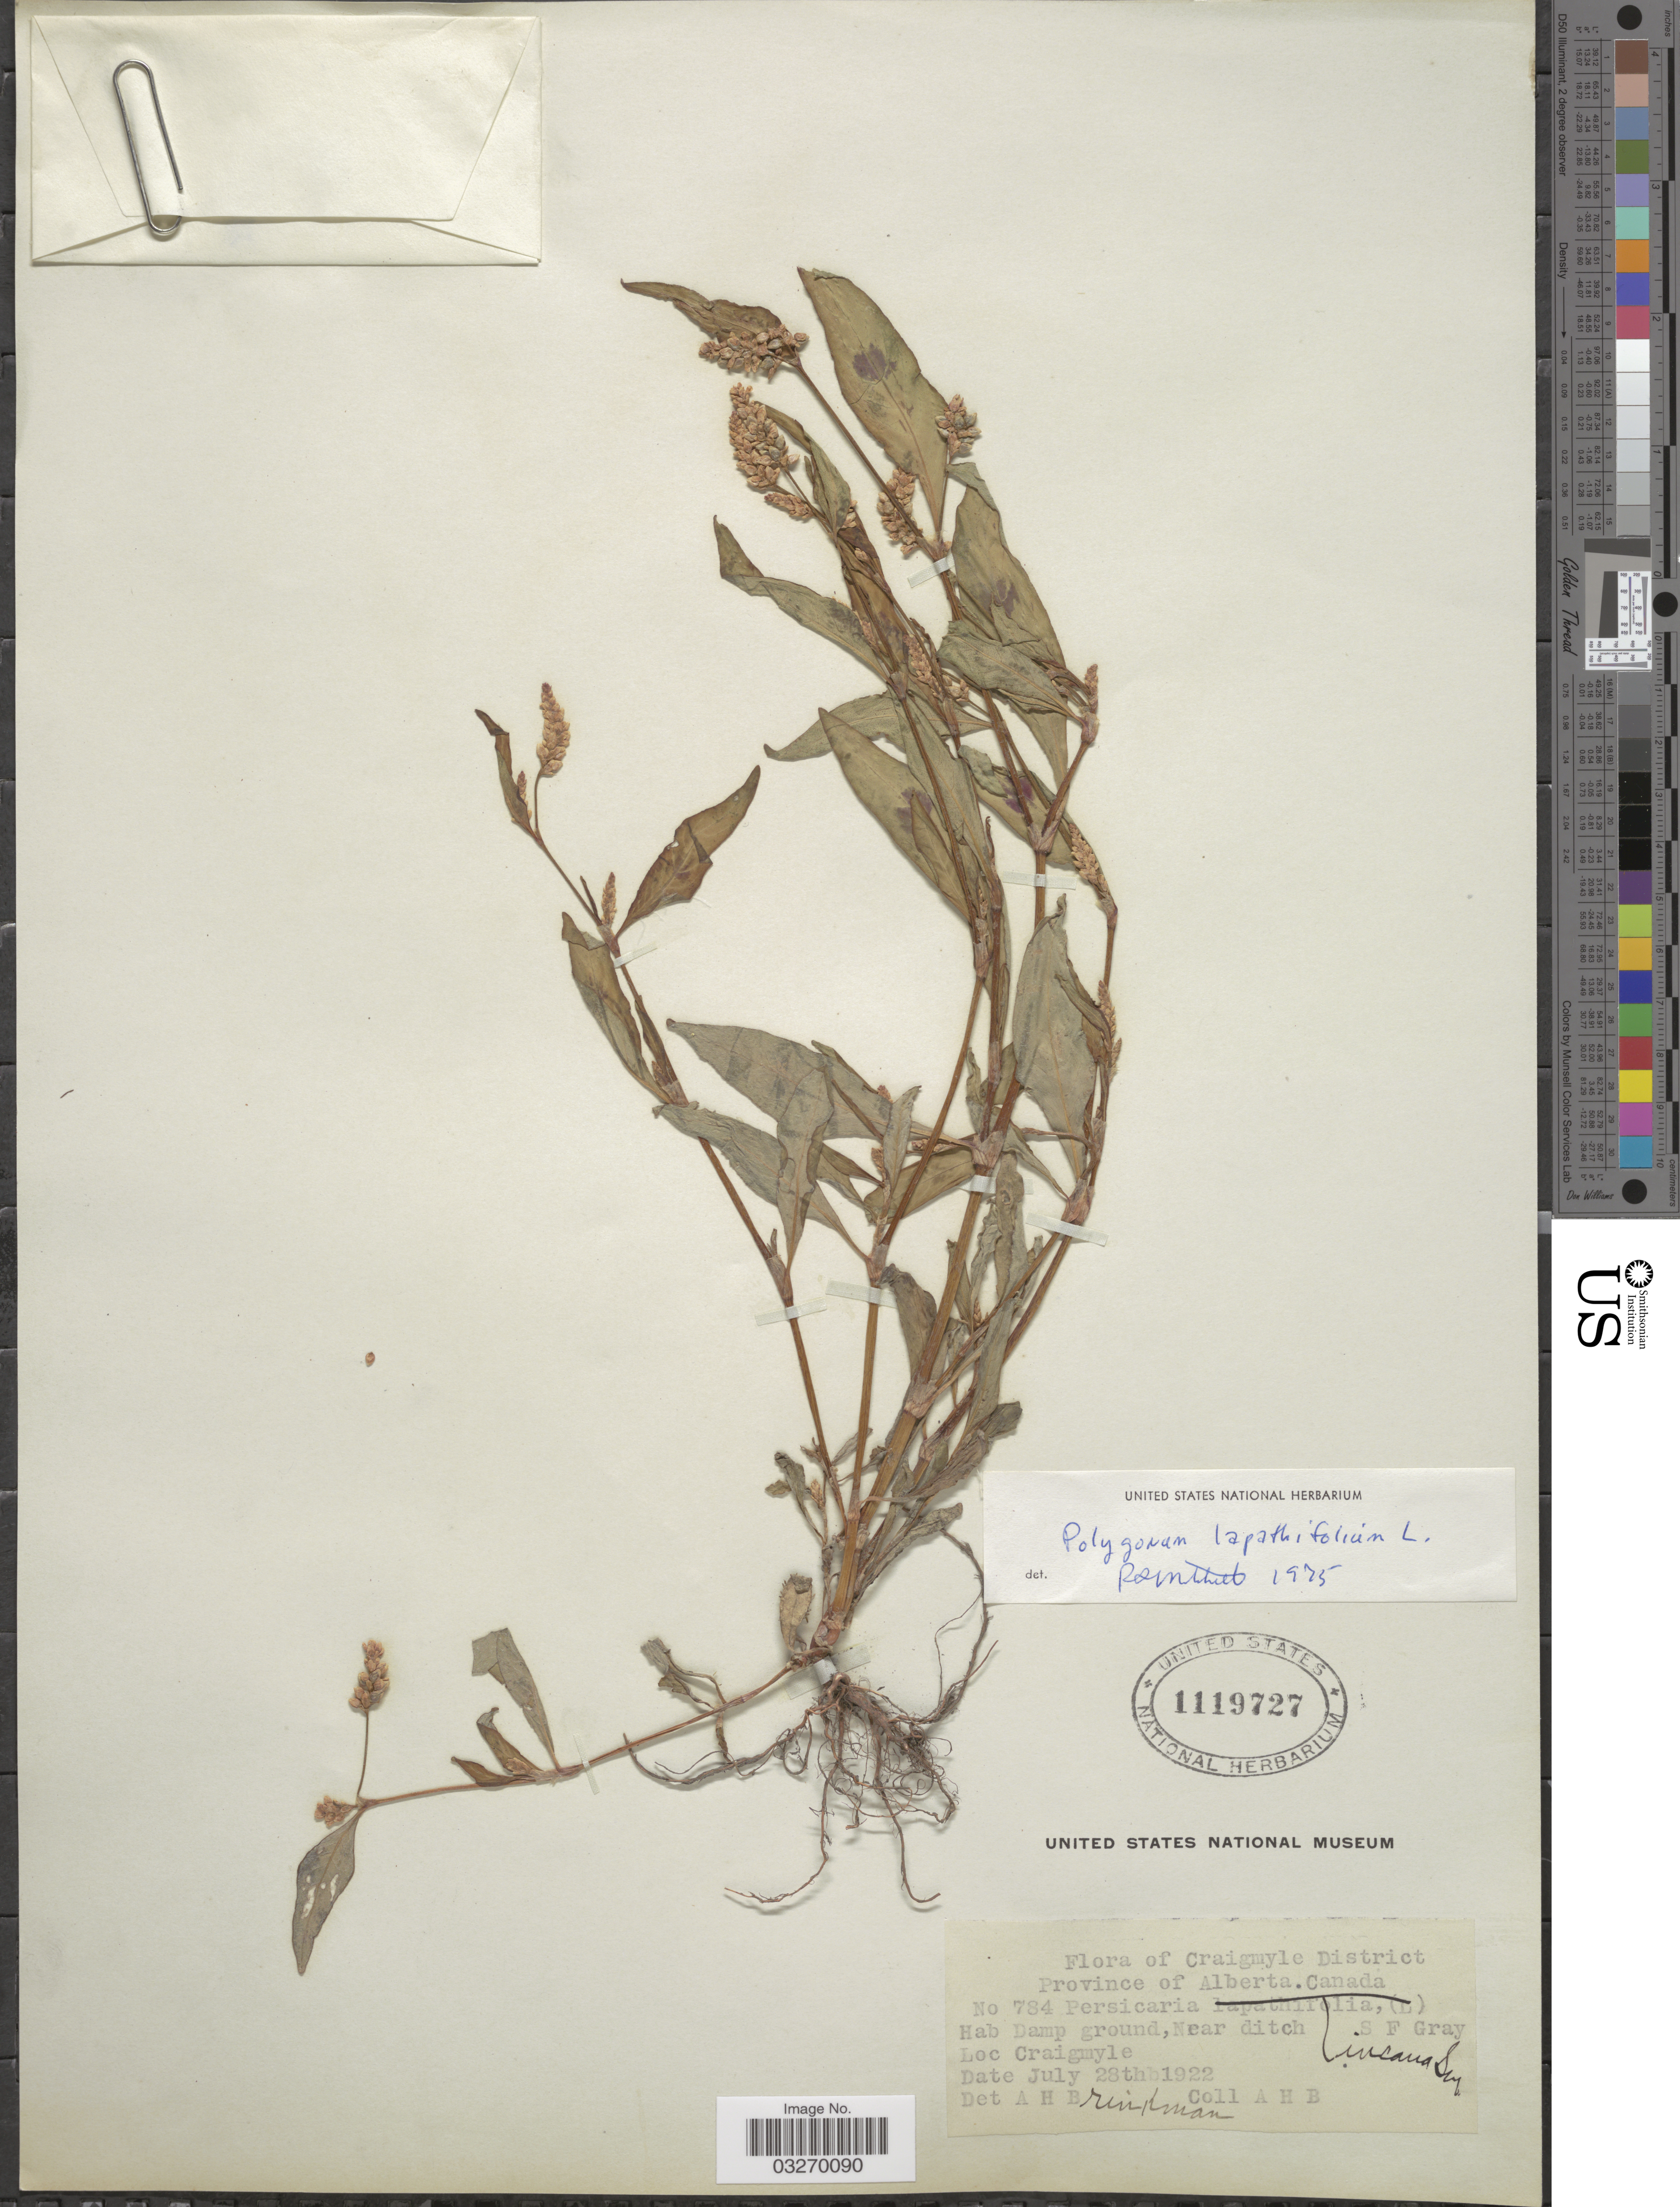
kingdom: Plantae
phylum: Tracheophyta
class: Magnoliopsida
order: Caryophyllales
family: Polygonaceae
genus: Persicaria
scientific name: Persicaria lapathifolia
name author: (L.) Delarbre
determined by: Atha, D. E.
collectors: A. Brinkman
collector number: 784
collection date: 1922-07-28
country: Canada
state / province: Alberta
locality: Craigmyle District. Craigmyle.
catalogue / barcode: US 1119727